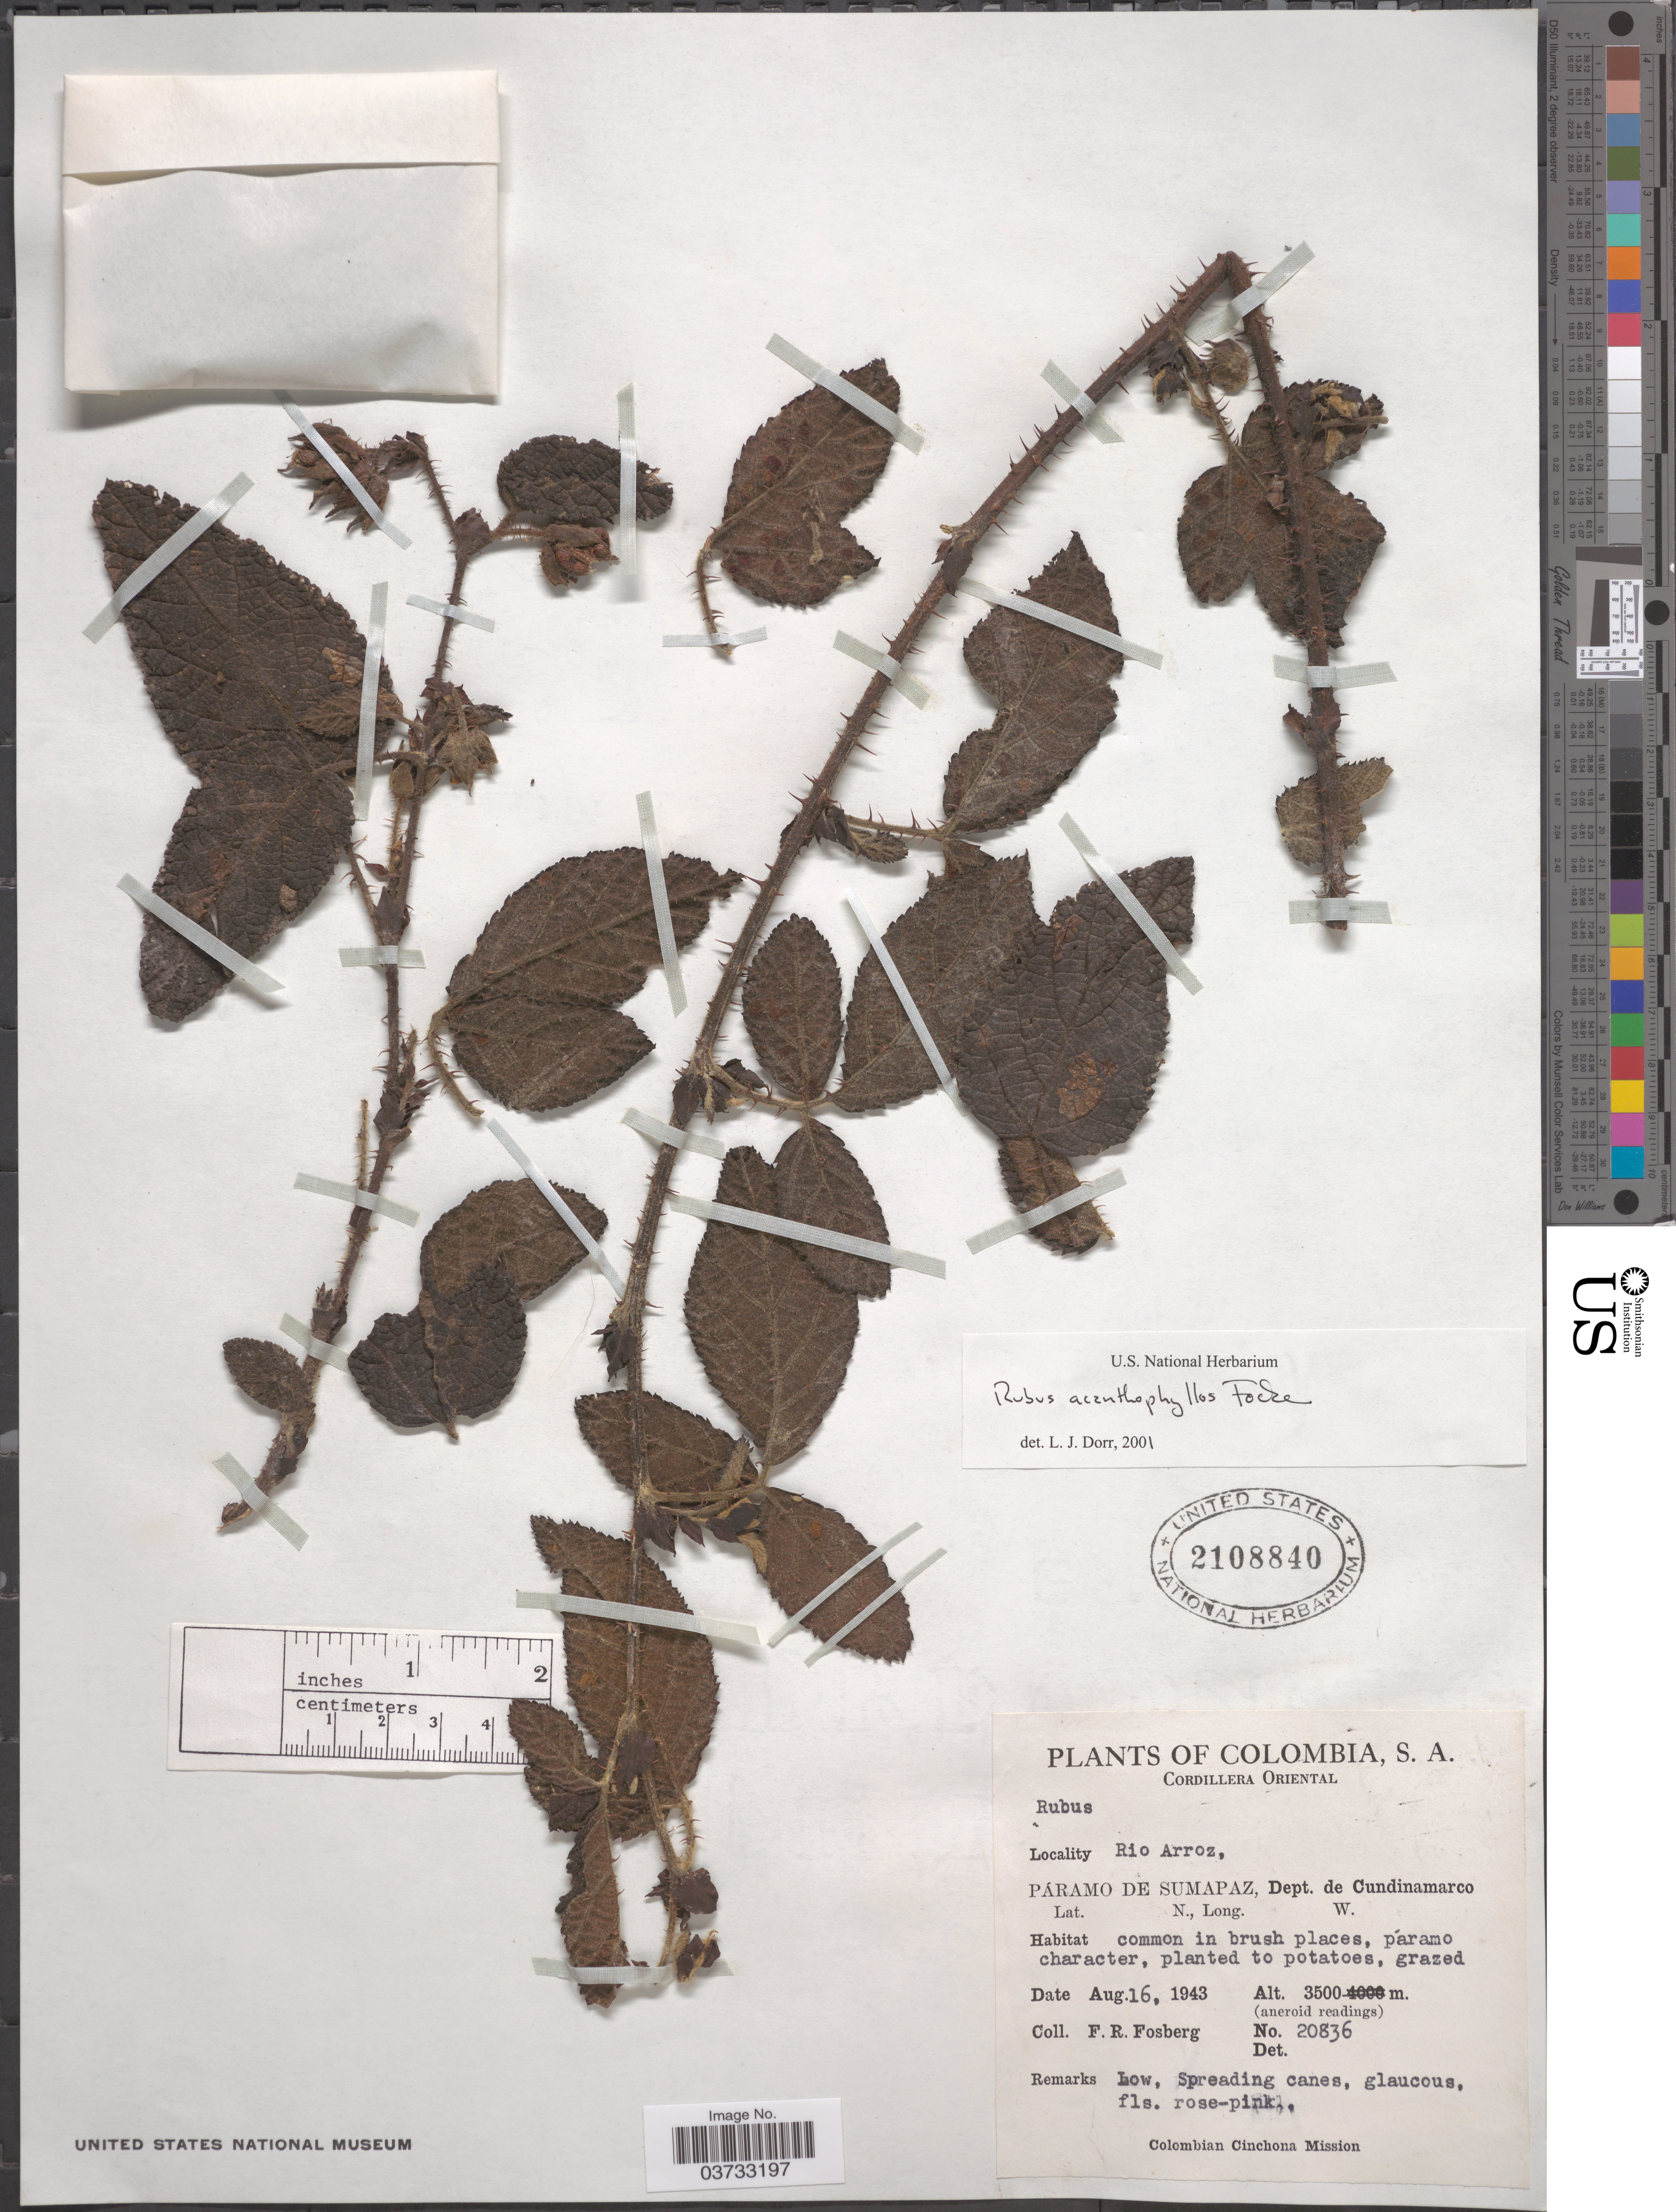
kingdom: Plantae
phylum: Tracheophyta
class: Magnoliopsida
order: Rosales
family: Rosaceae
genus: Rubus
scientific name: Rubus acanthophyllos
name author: Focke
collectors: F. R. Fosberg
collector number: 20836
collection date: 1943-08-16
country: Colombia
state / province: Cundinamarca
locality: Cordillera Oriental. Páramo de Sumapaz, Dept. de Cundinamarco.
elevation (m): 3500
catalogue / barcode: US 2108840